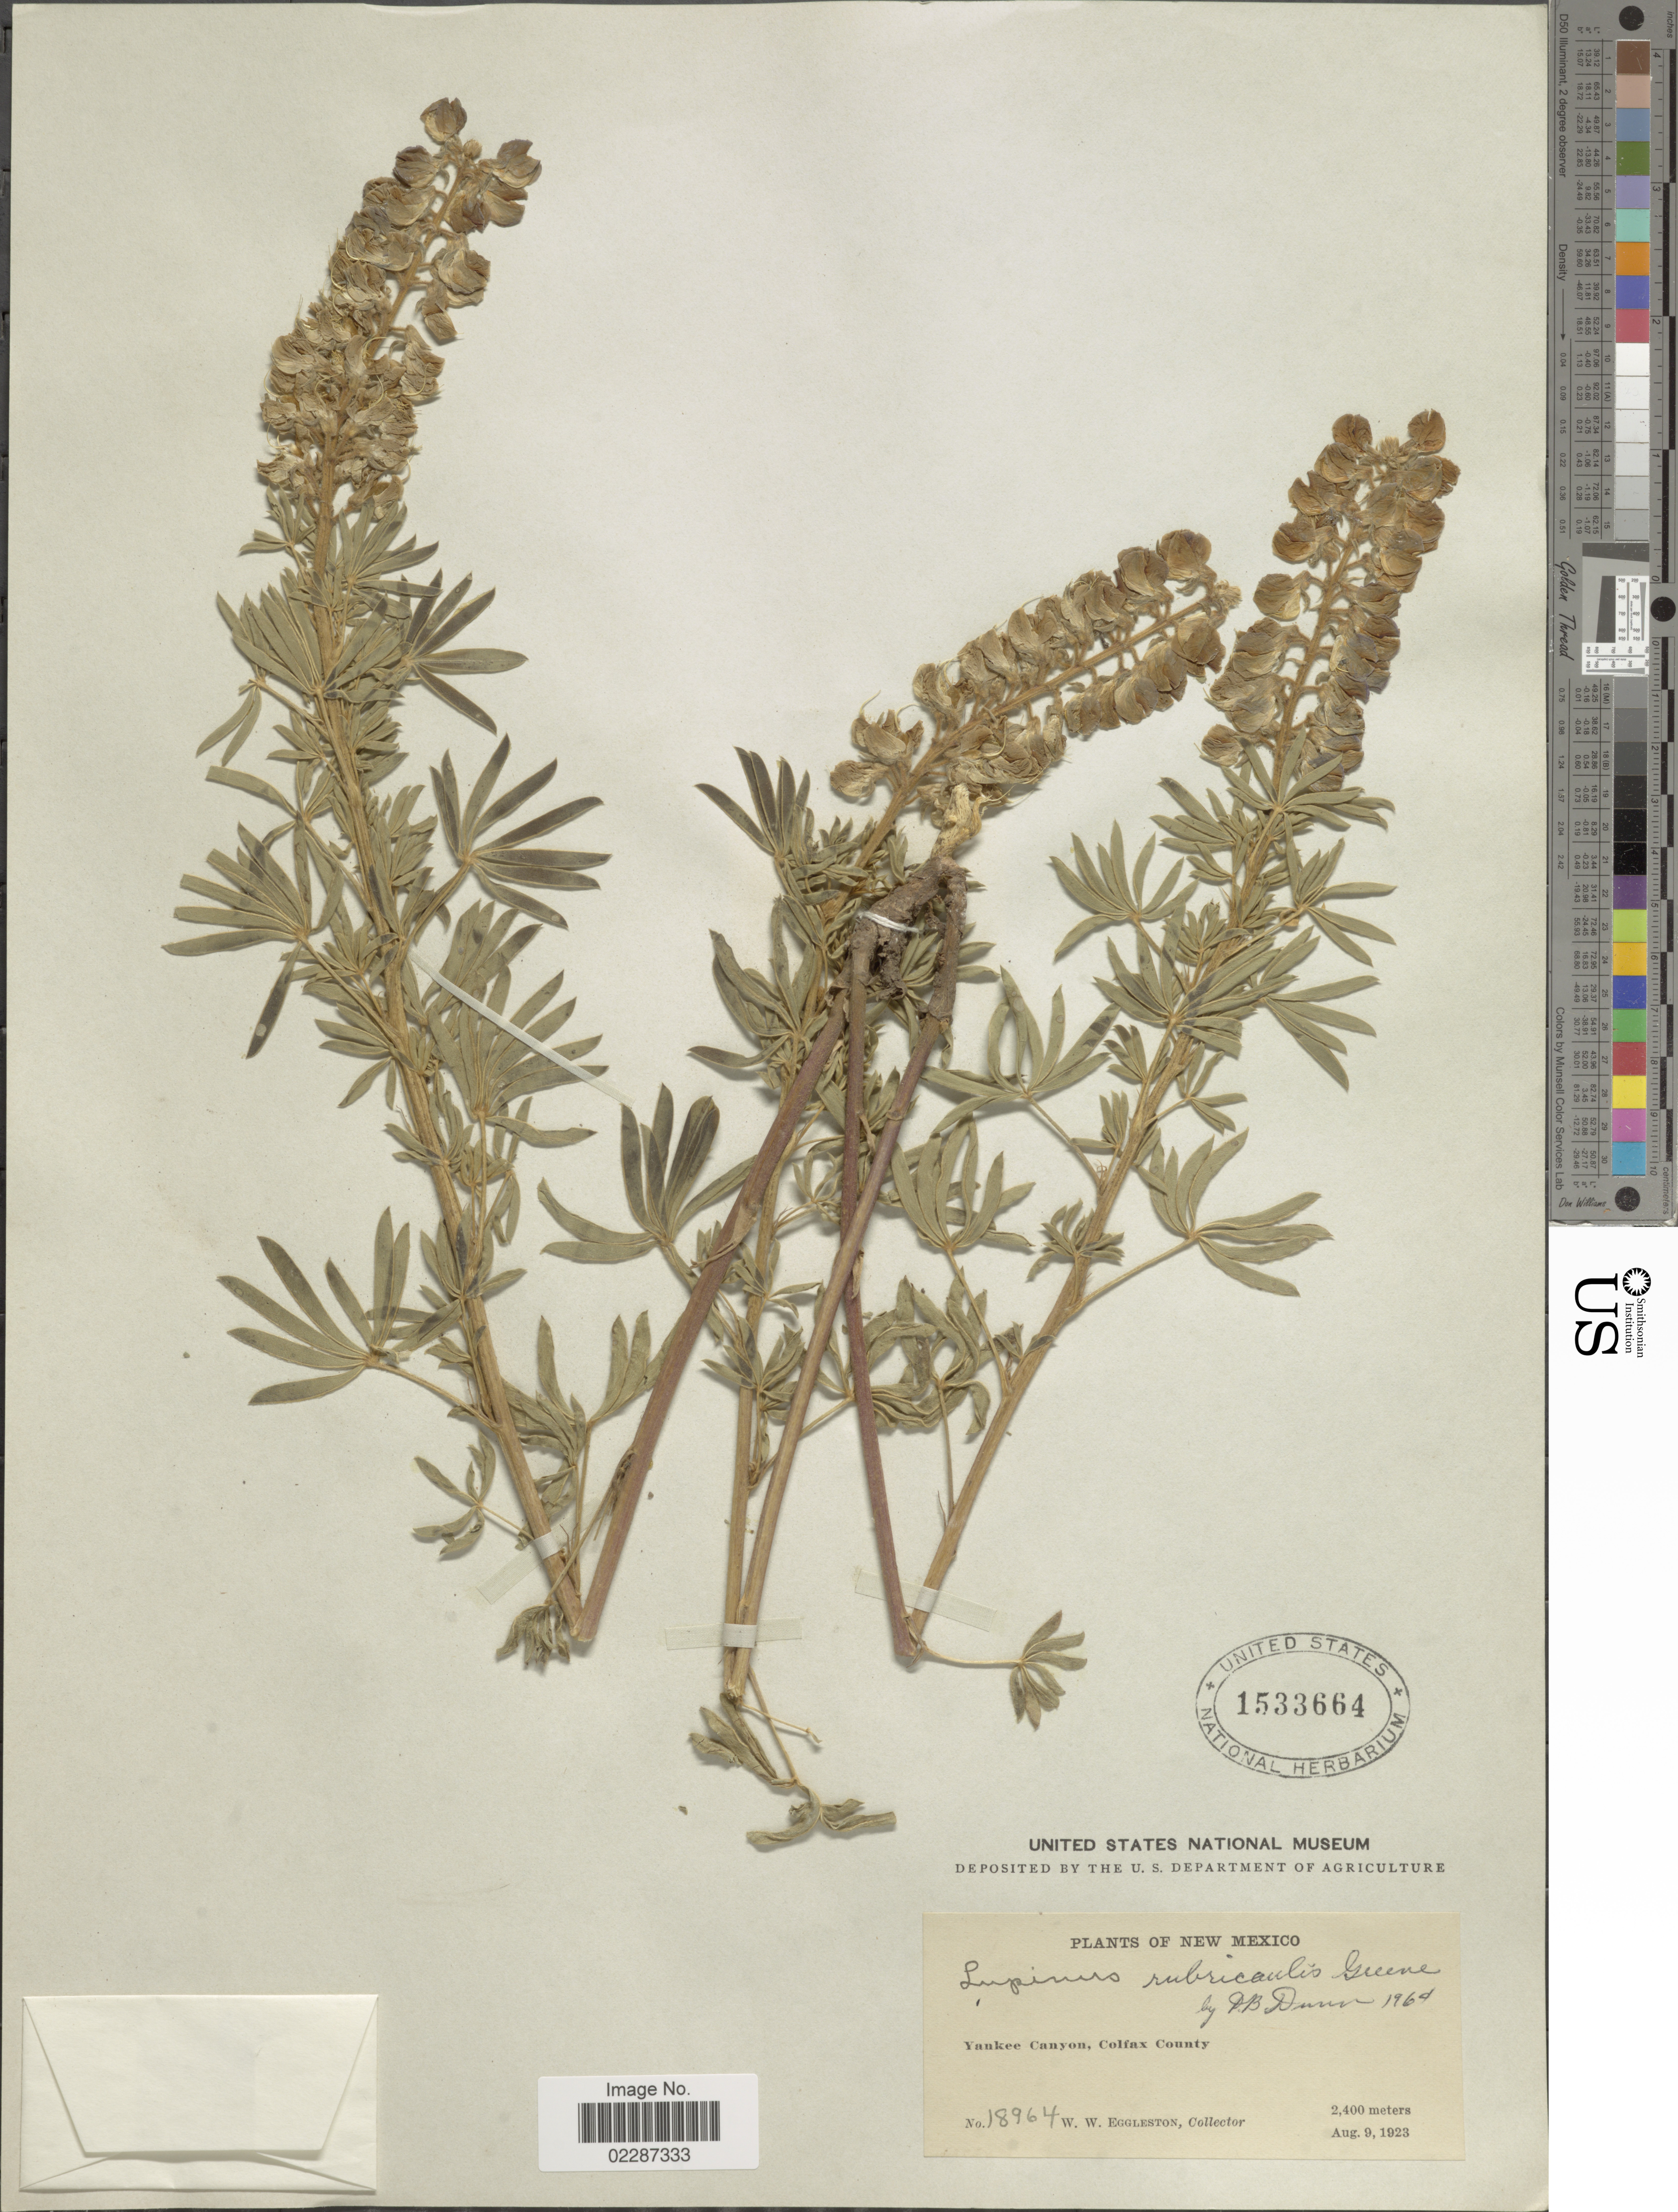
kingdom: Plantae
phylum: Tracheophyta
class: Magnoliopsida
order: Fabales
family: Fabaceae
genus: Lupinus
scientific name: Lupinus rubricaulis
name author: Greene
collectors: W. W. Eggleston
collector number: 18964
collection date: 1923-08-09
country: United States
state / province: New Mexico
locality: Yankee Canyon, Colfax County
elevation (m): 2400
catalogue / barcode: US 1533664